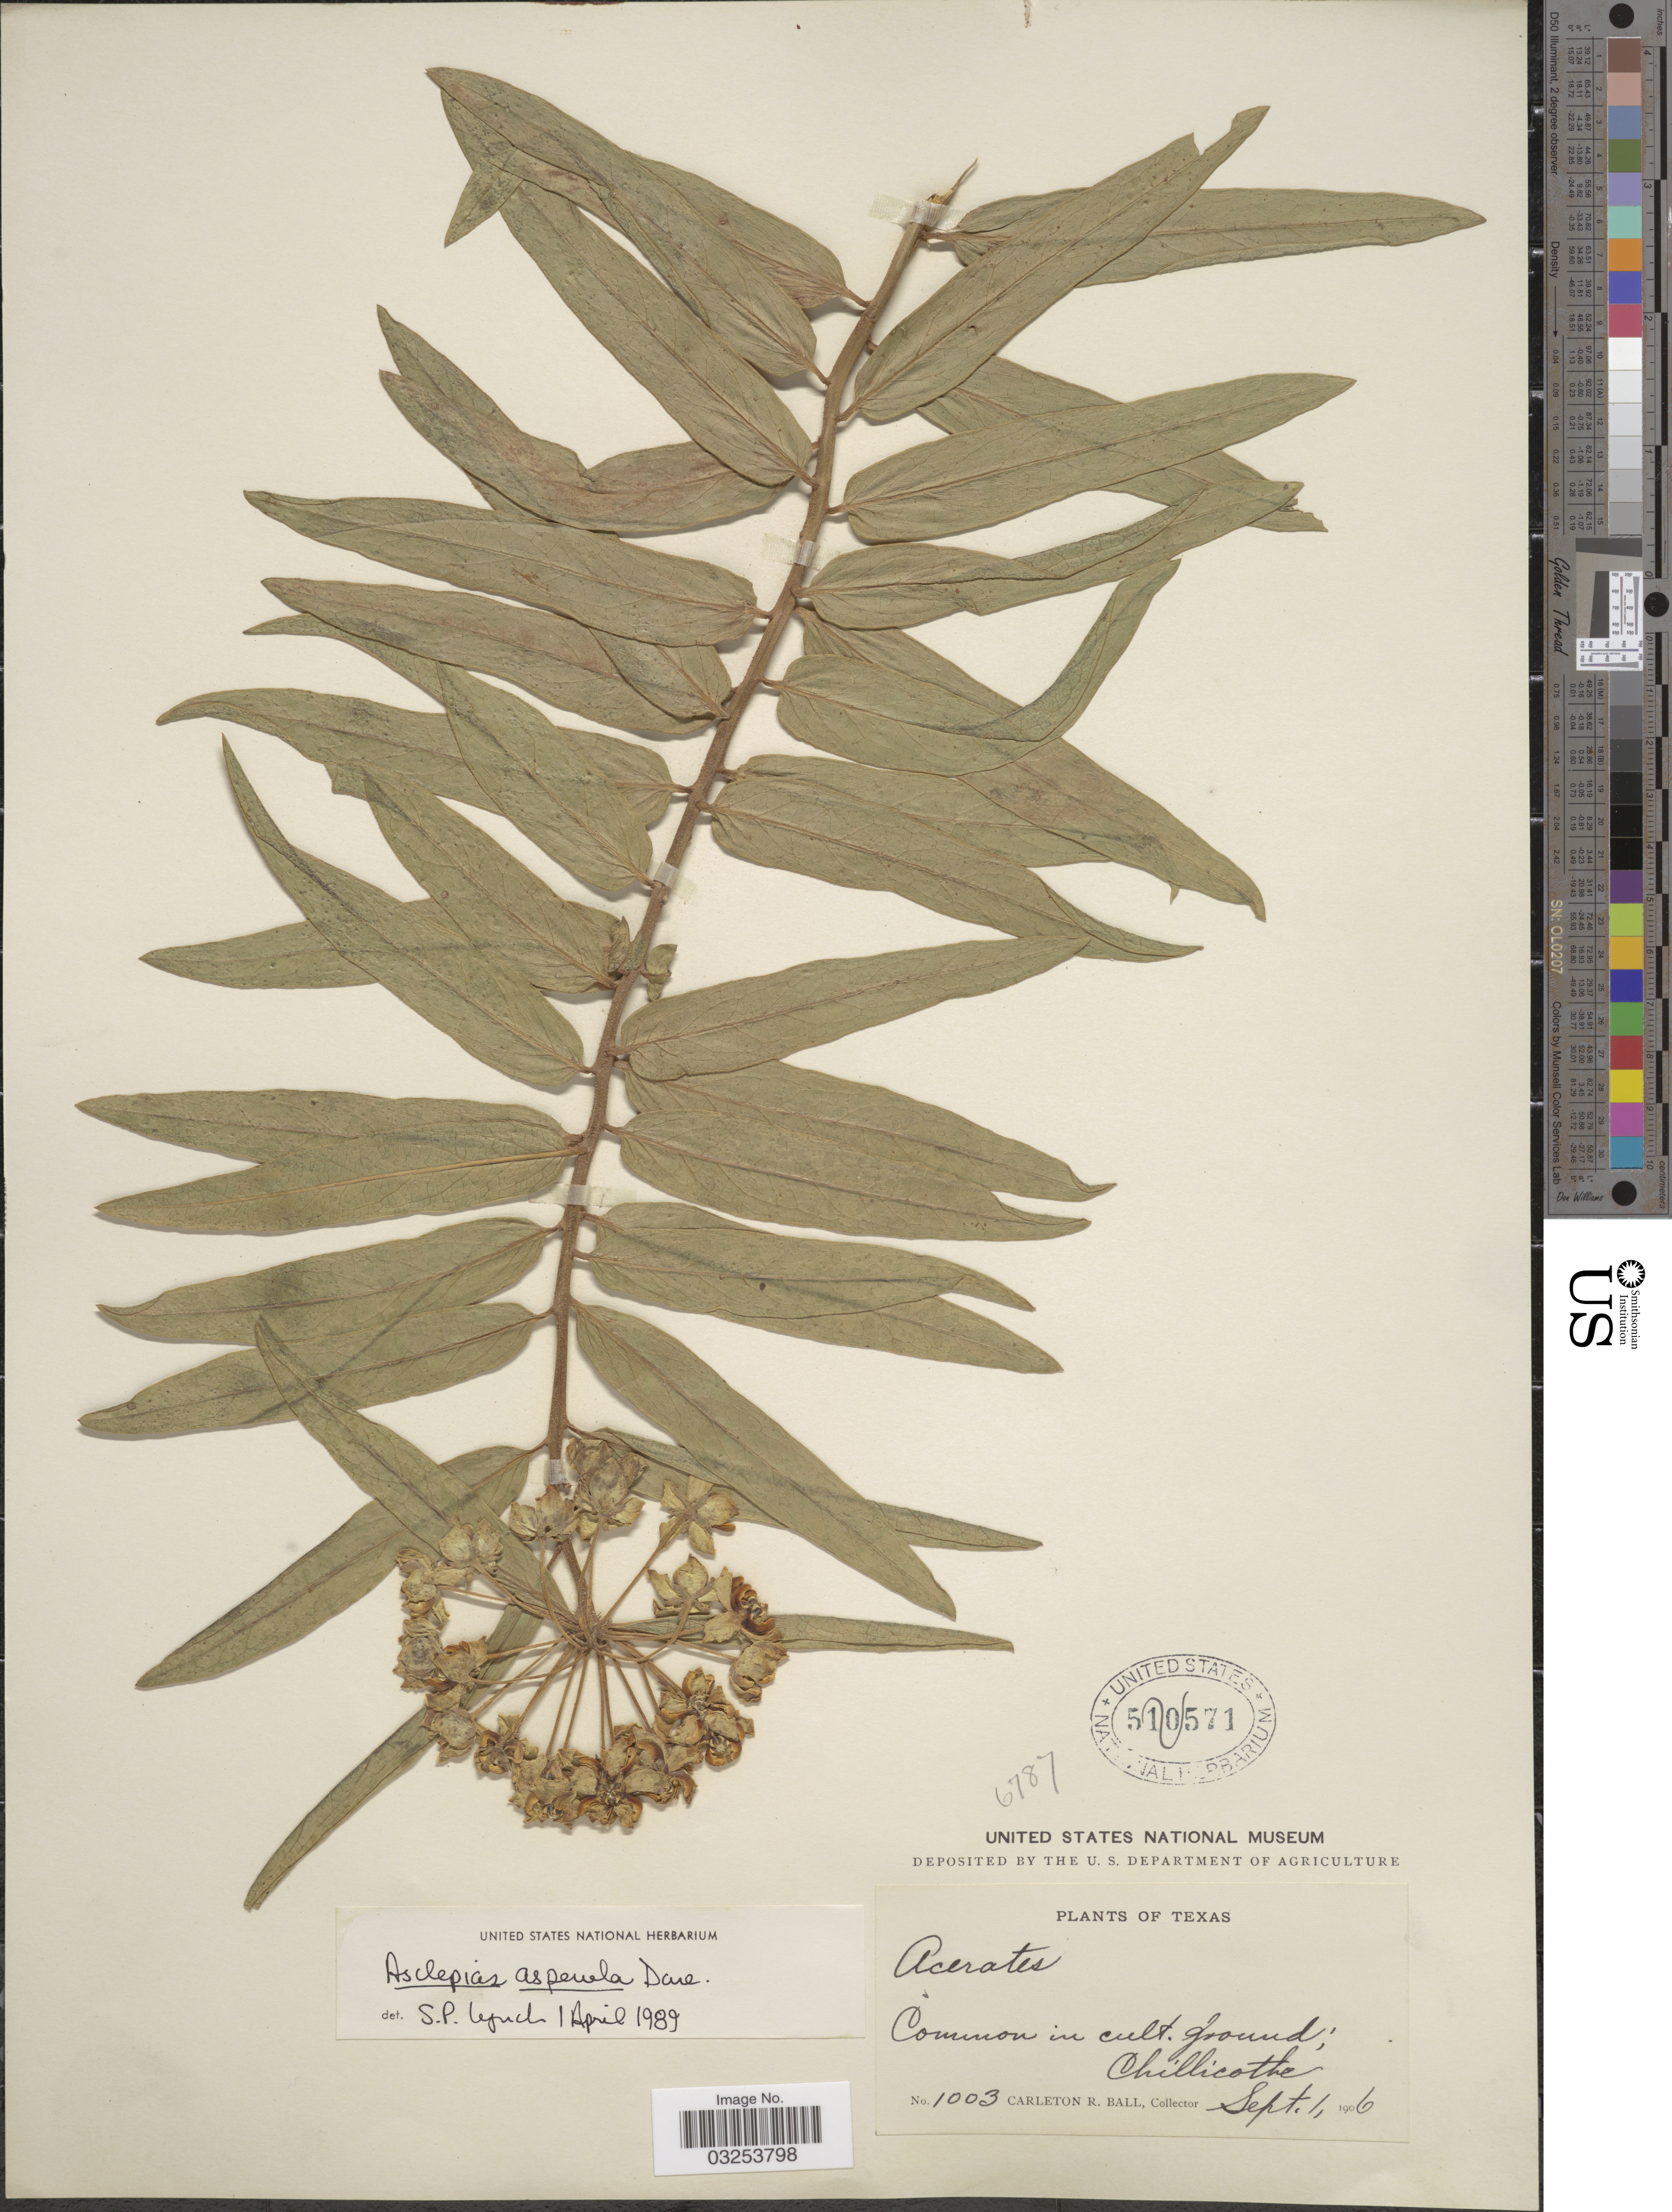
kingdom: Plantae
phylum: Tracheophyta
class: Magnoliopsida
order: Gentianales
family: Apocynaceae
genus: Asclepias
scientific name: Asclepias asperula subsp. asperula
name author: (Decne.) Woodson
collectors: C. R. Ball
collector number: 1003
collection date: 1906-09-01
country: United States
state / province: Texas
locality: Cult. ground; Chillicothe.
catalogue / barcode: US 510571